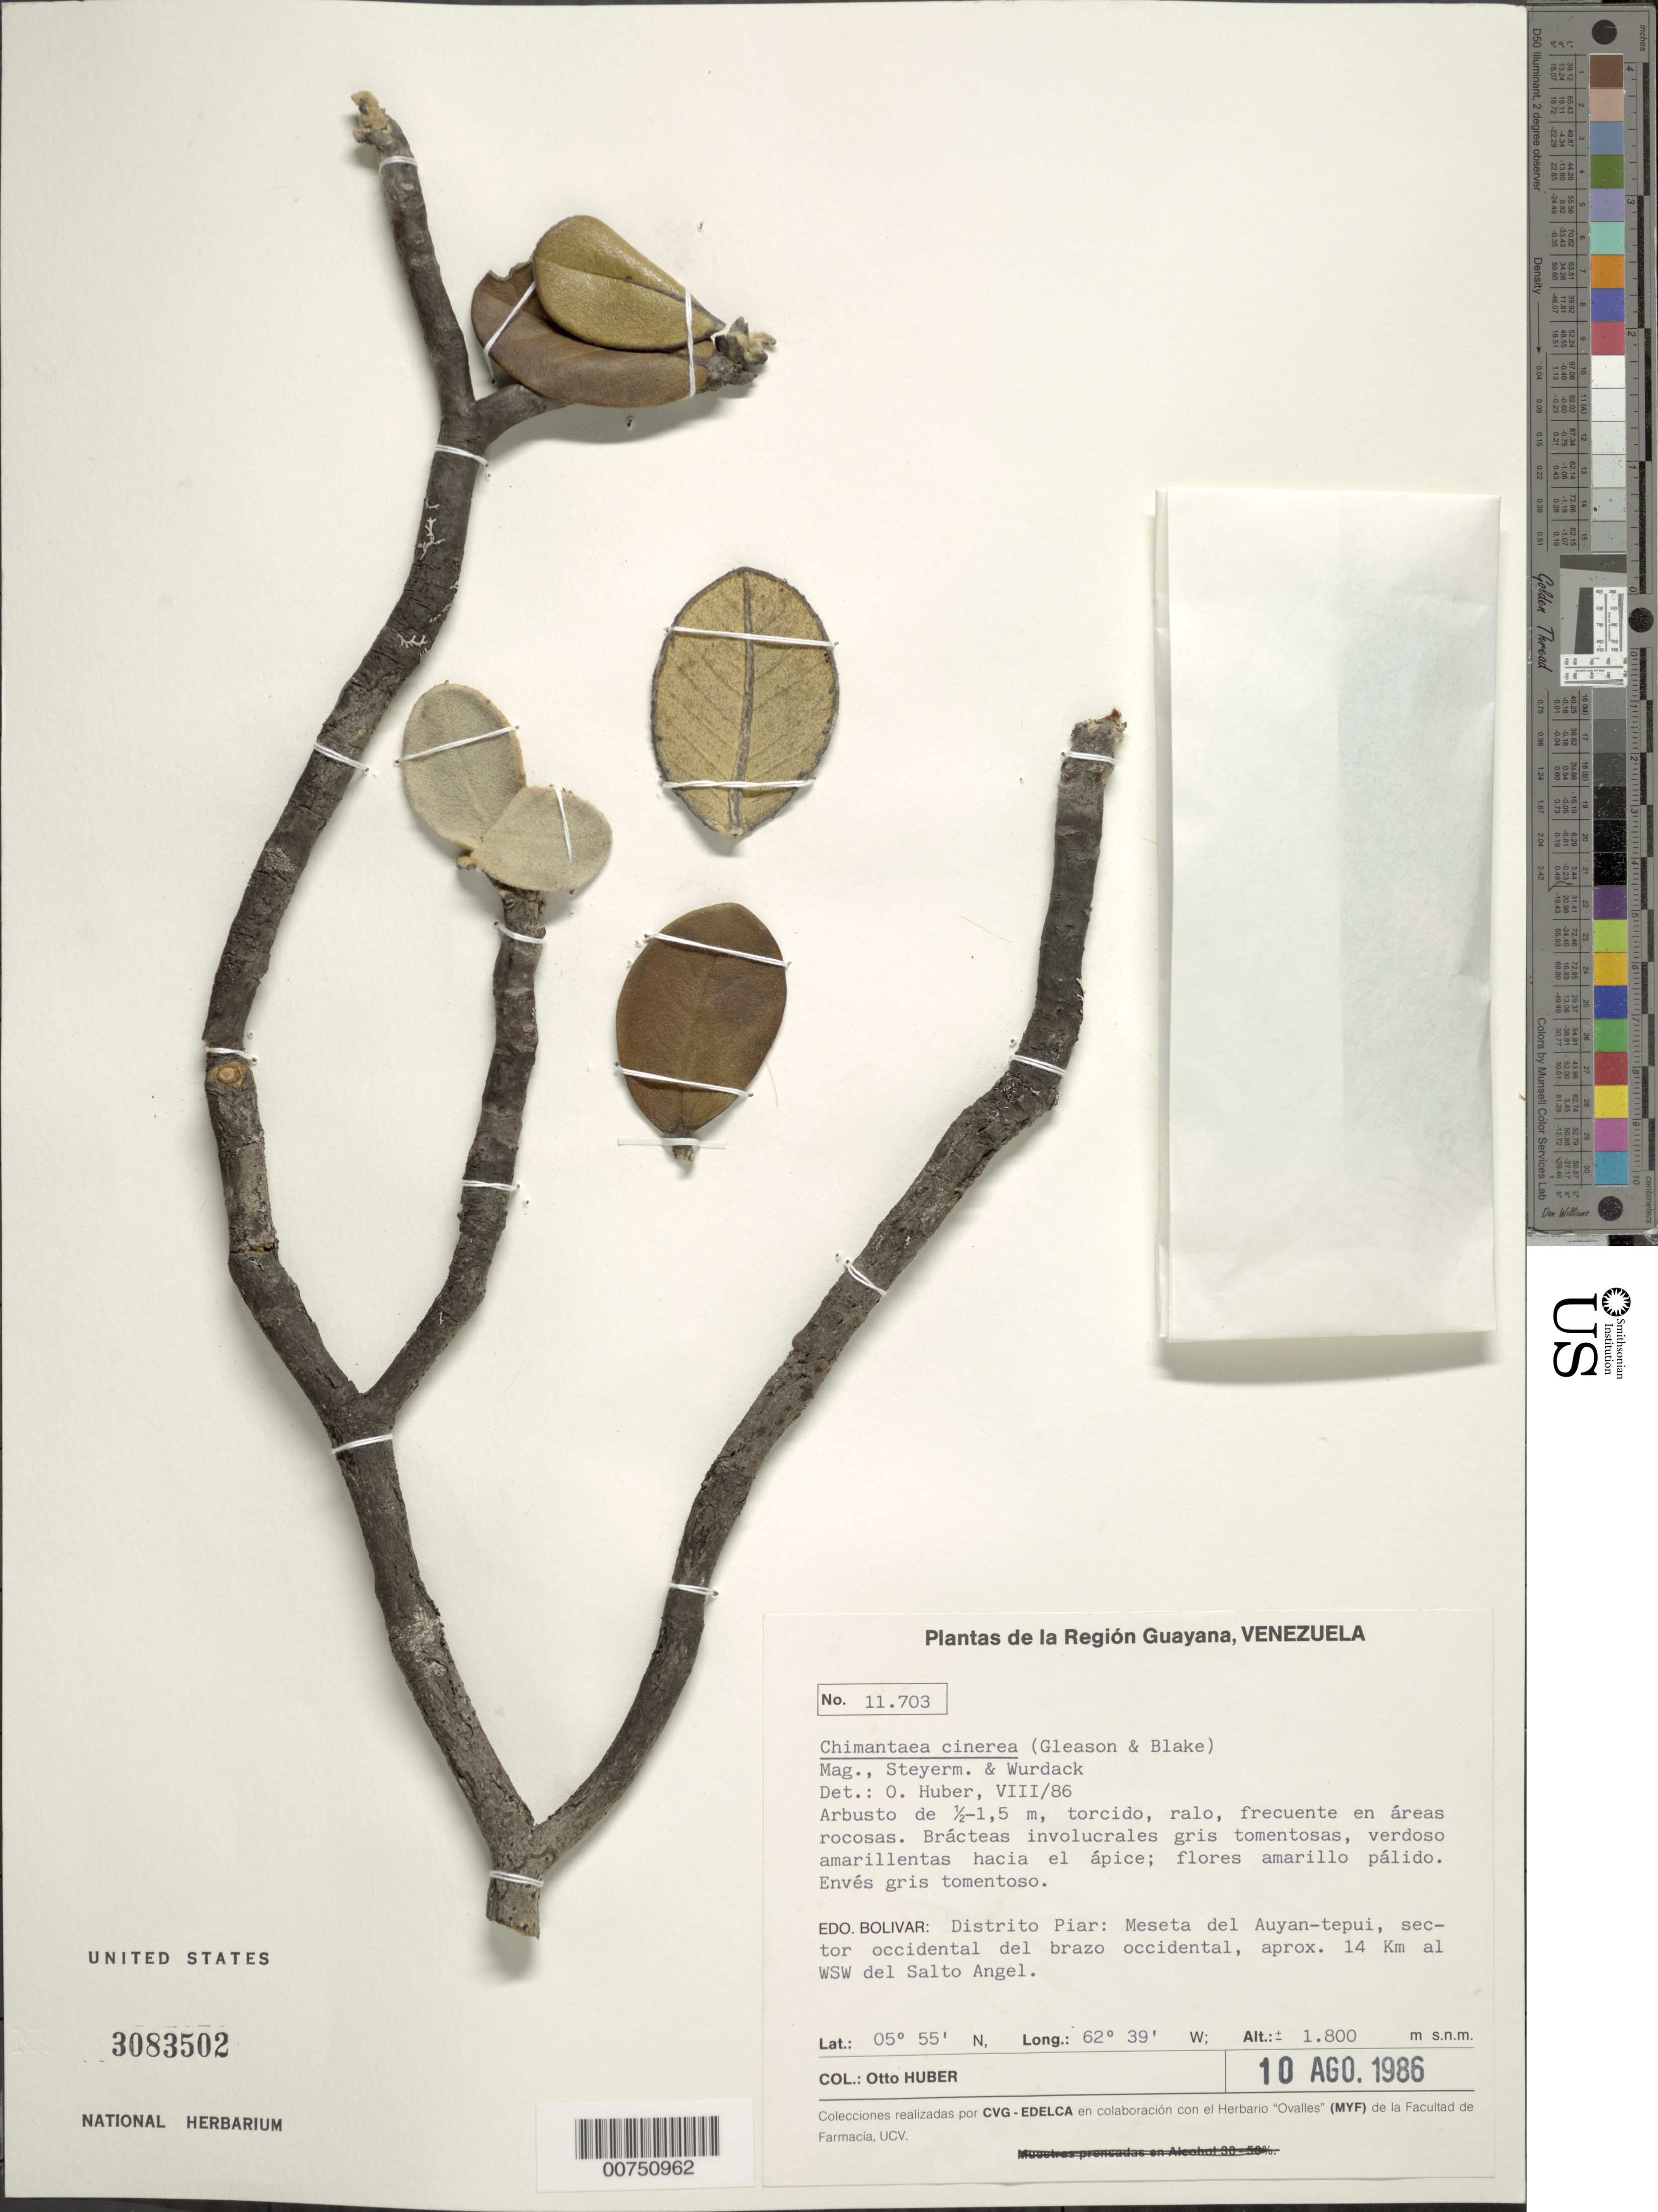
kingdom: Plantae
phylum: Tracheophyta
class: Magnoliopsida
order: Asterales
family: Asteraceae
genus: Chimantaea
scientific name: Chimantaea cinerea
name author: (Gleason & S.F. Blake) Maguire et al.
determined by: Huber, Otto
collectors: O. Huber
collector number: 11703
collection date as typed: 10-Aug-86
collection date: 1986-08-10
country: Venezuela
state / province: Bolívar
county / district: Piar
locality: Meseta del Auyan-tepuí, sector occidental del brazo occidental, aprox. 14 km al WSW del Salto Angel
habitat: Mesete; en areas rocosas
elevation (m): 1800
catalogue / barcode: US 3083502